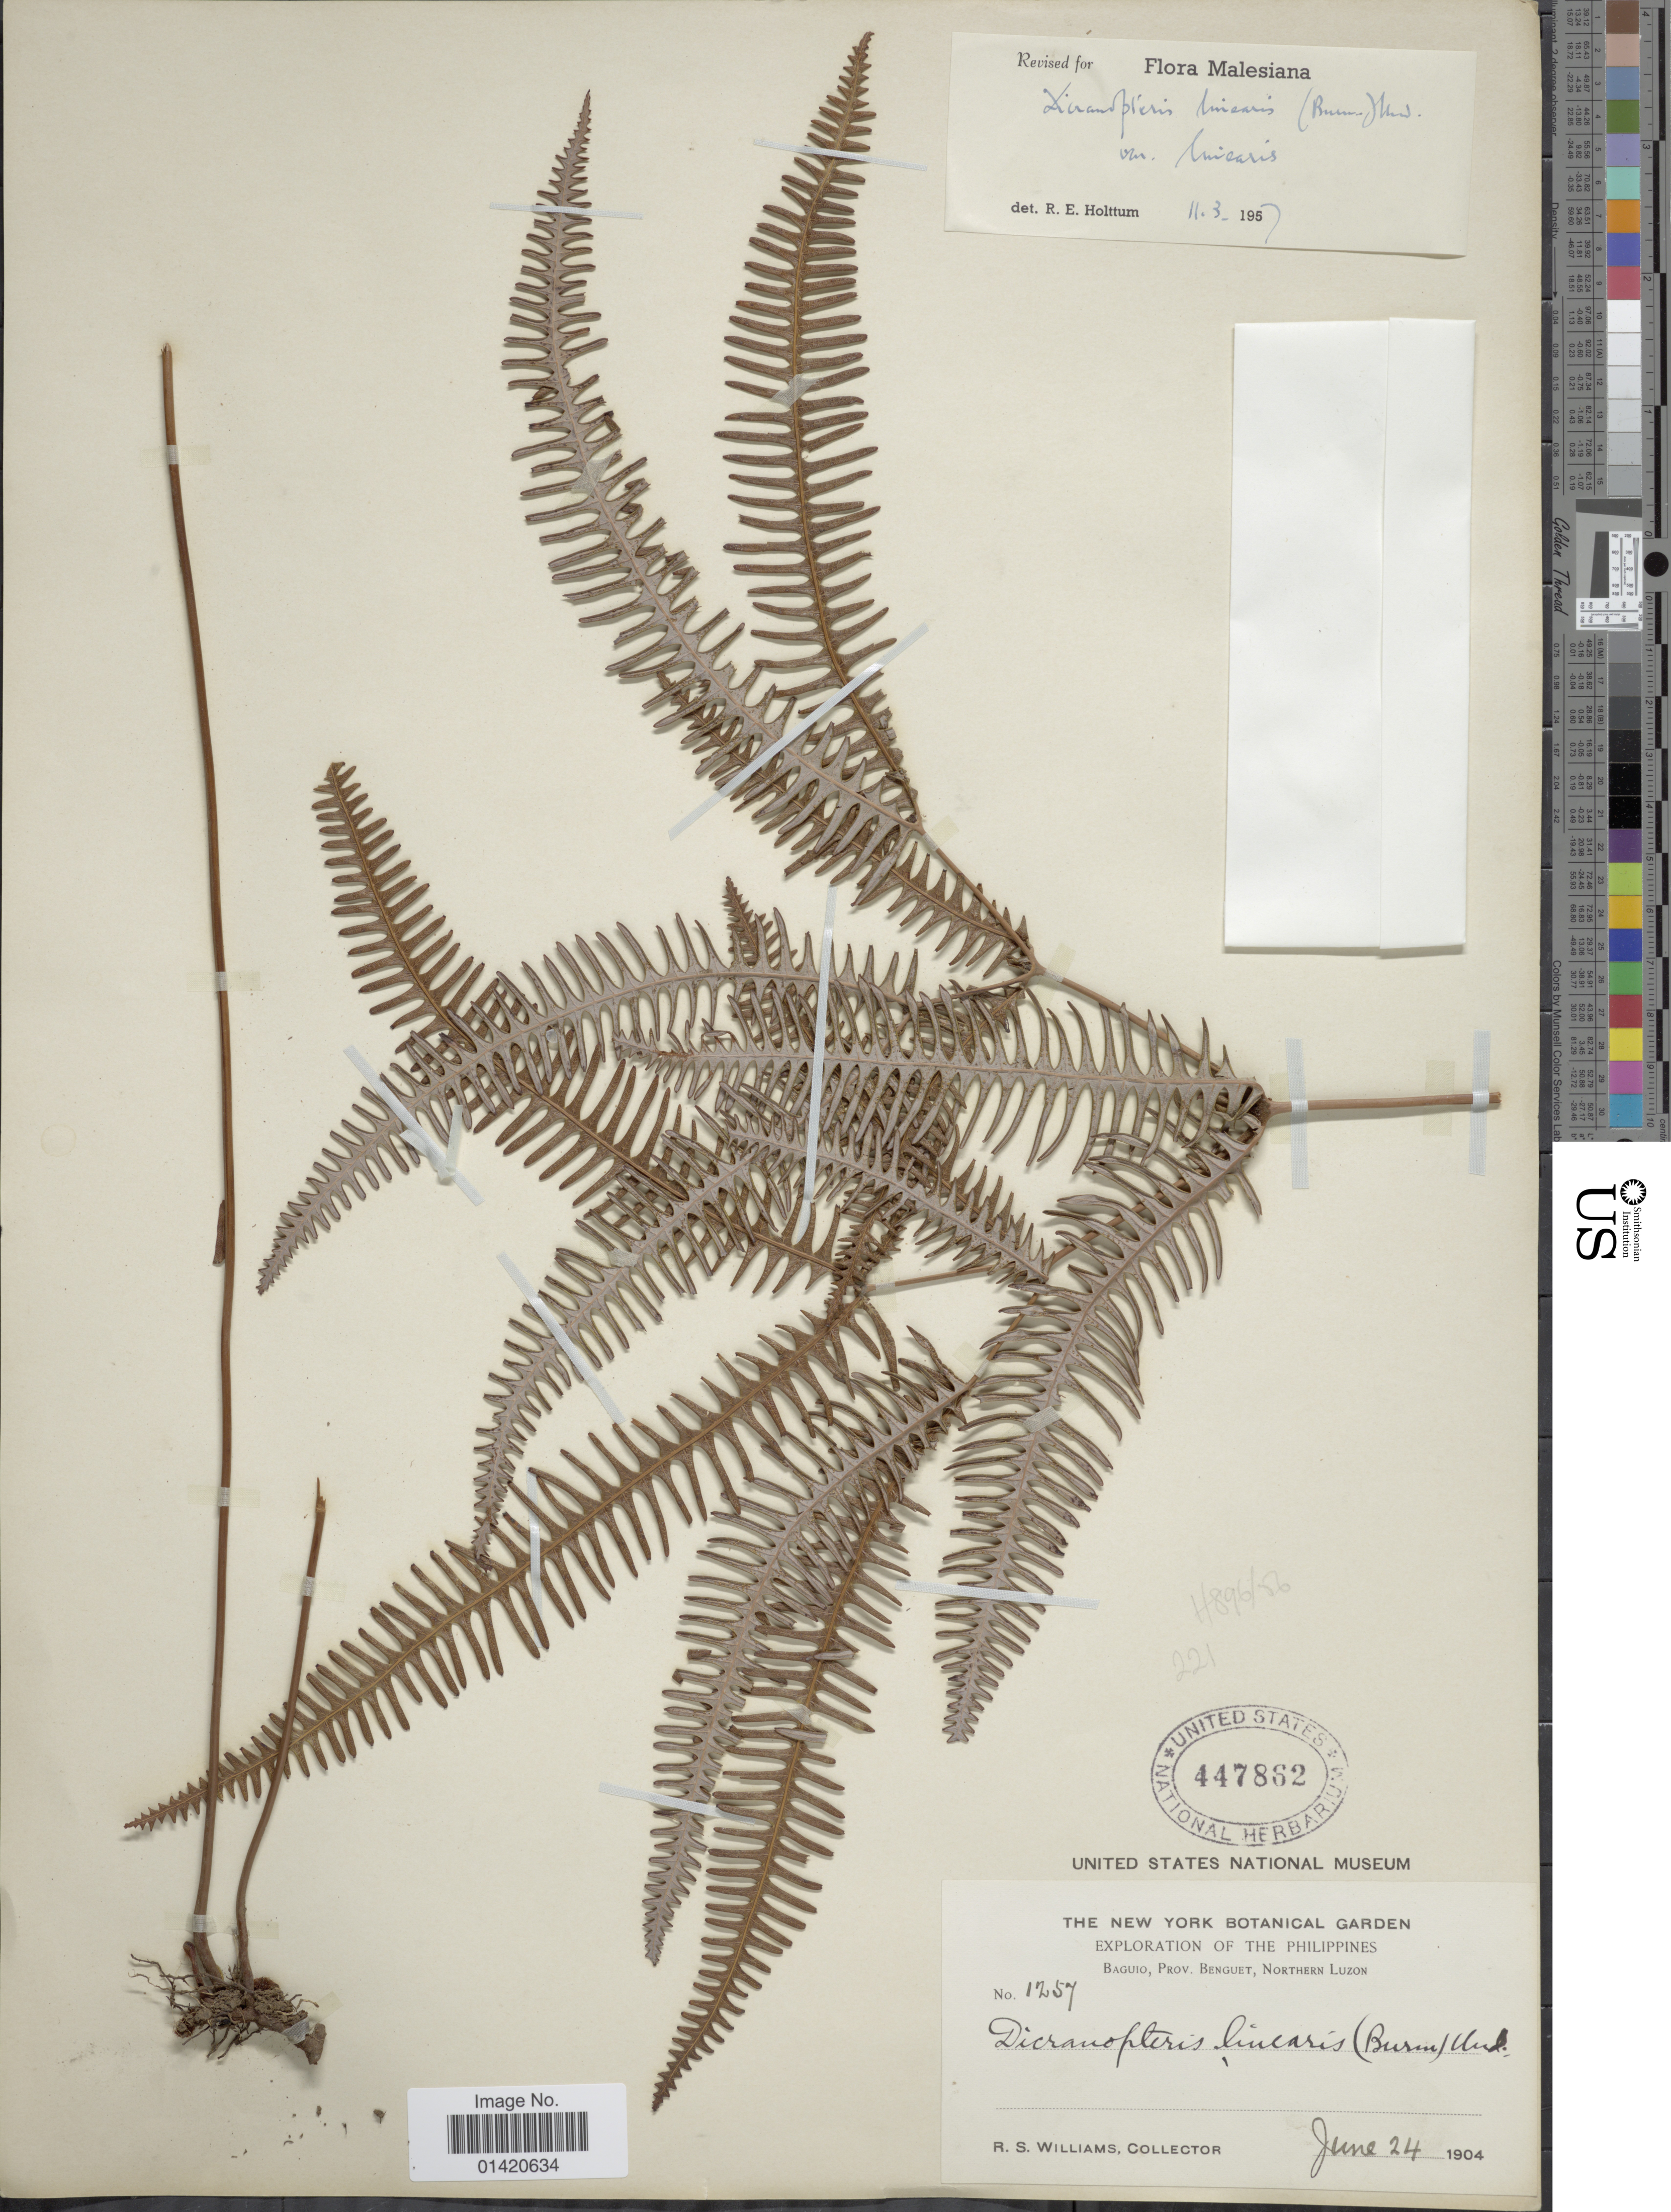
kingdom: Plantae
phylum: Tracheophyta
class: Polypodiopsida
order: Gleicheniales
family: Gleicheniaceae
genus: Dicranopteris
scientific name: Dicranopteris linearis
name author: (Burm. f.) Underw.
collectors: R. S. Williams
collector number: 1257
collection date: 1904-06-24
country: Philippines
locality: Baguio, Prov. Benguet, Northern Luzon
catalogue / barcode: US 447862